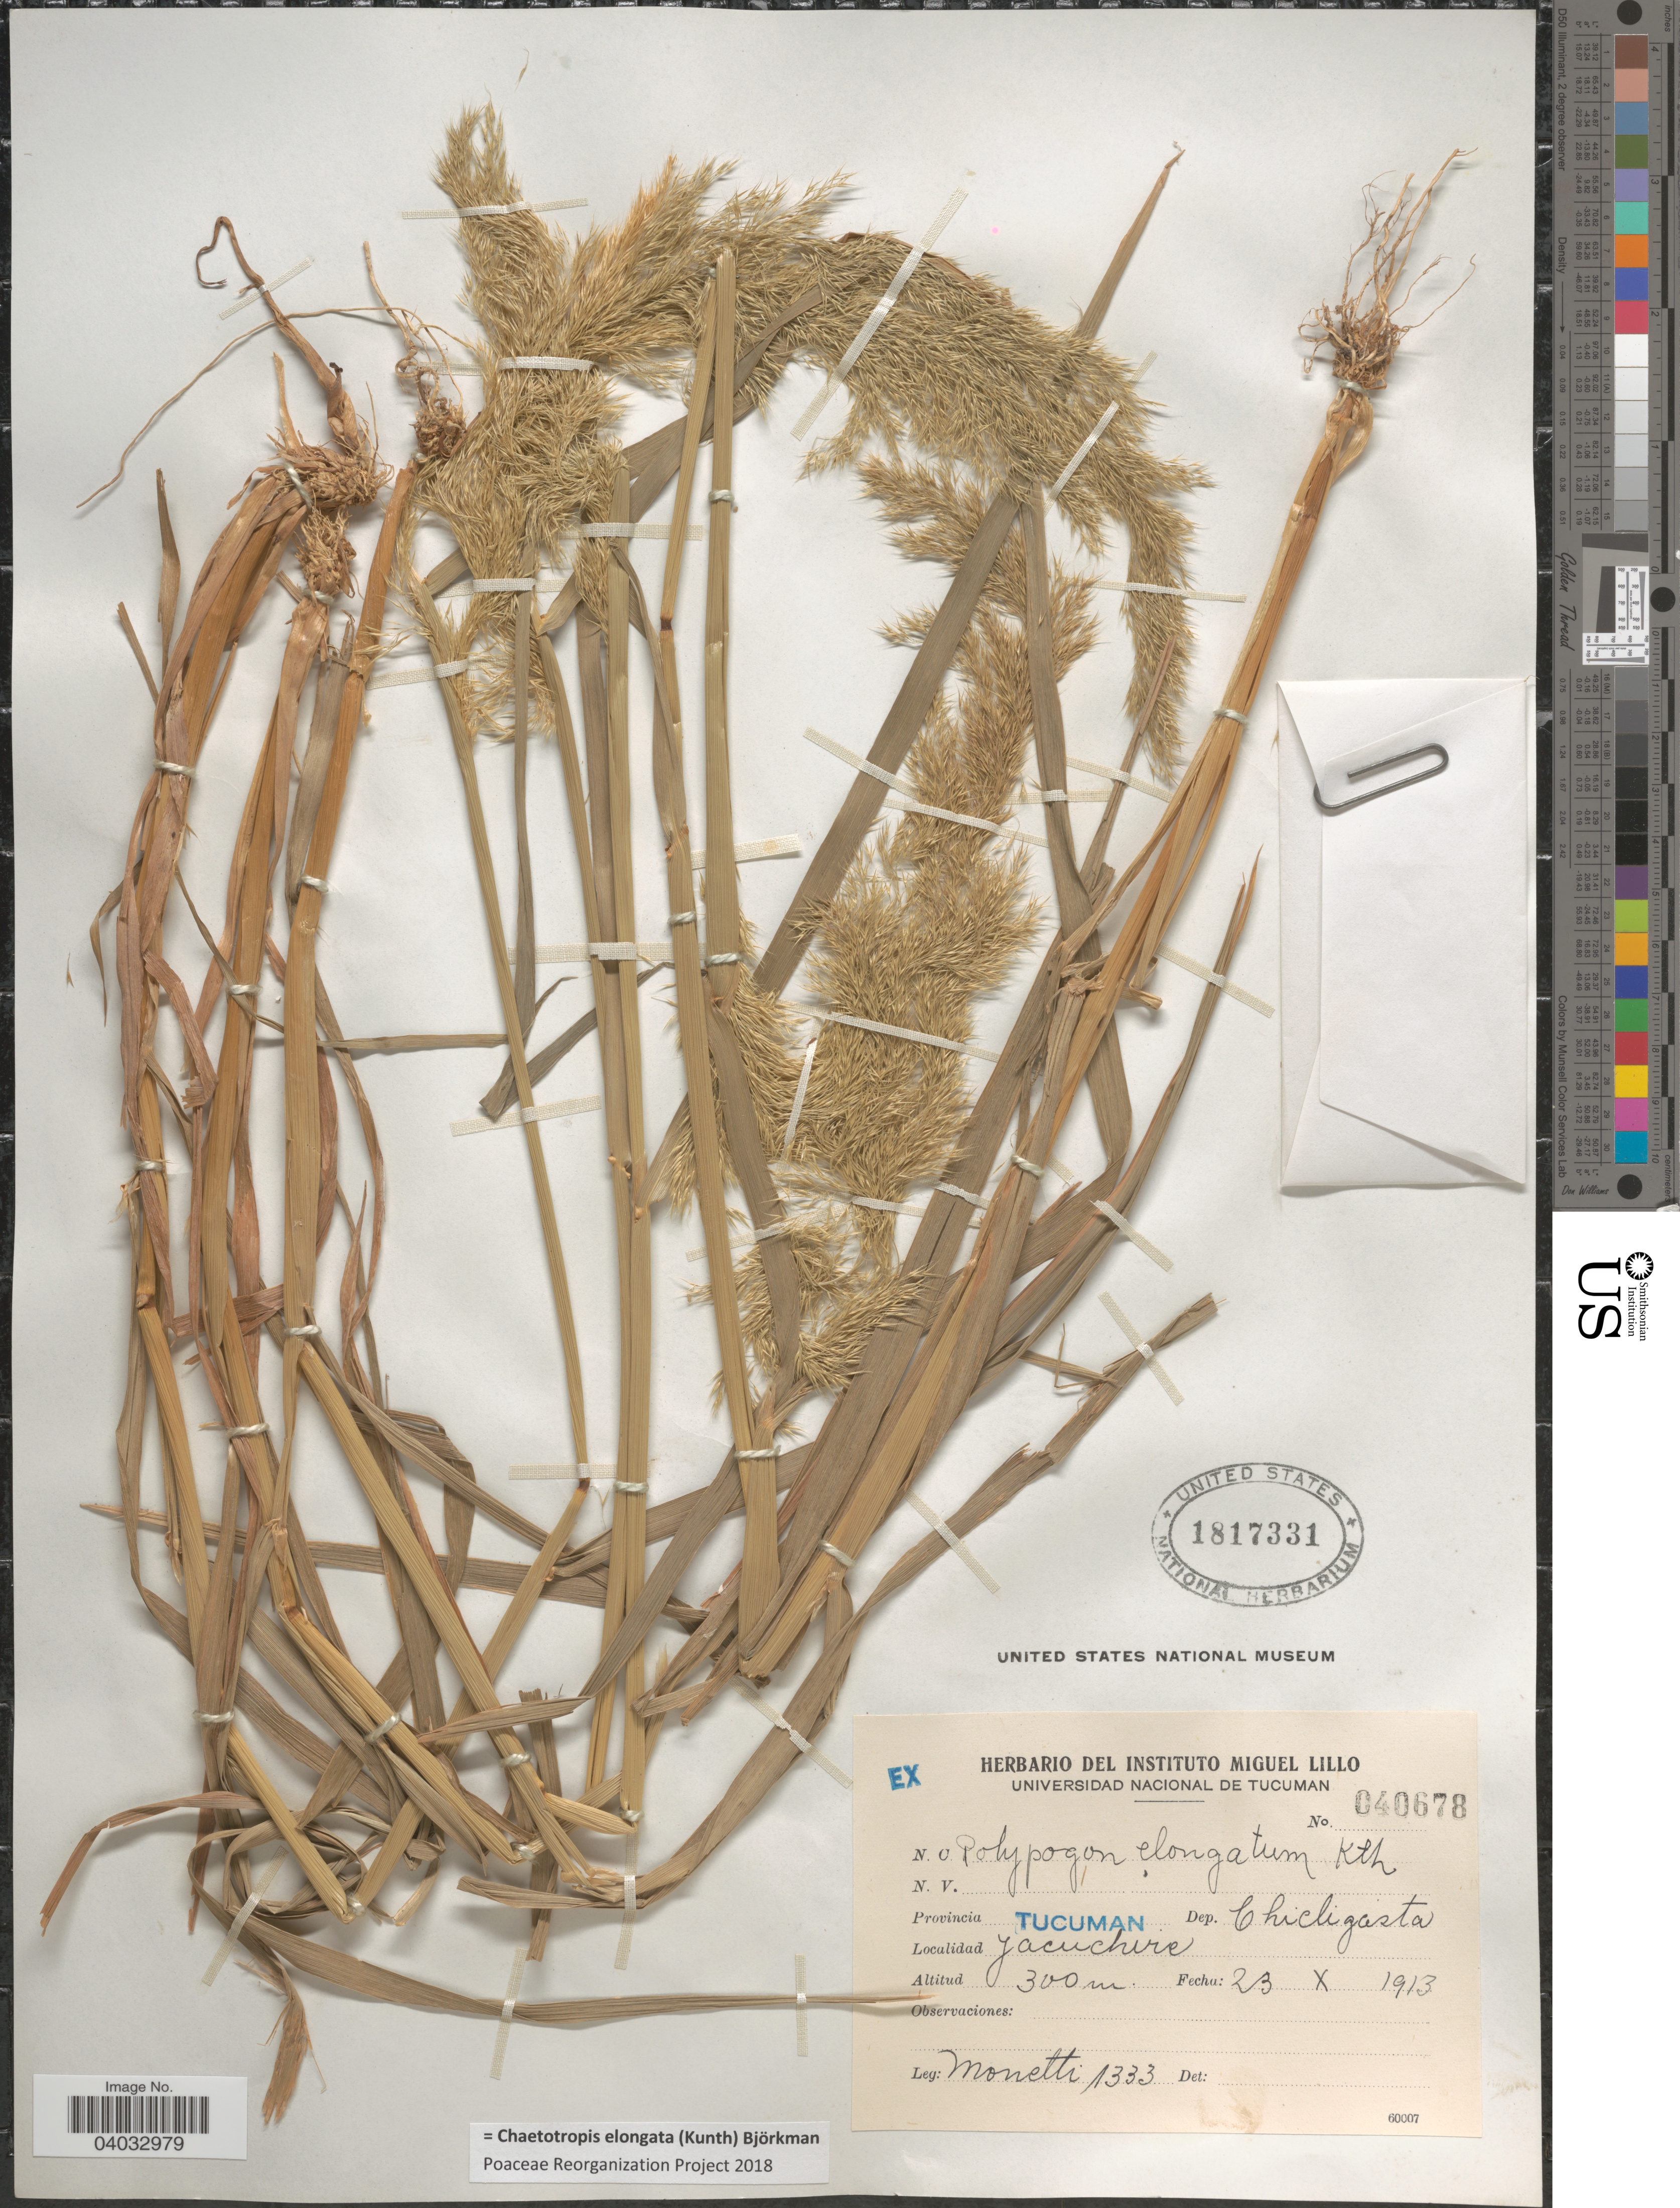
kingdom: Plantae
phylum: Tracheophyta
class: Liliopsida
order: Poales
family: Poaceae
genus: Chaetotropis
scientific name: Chaetotropis elongata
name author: (Kunth) Björkman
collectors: Monetti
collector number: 1333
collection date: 1913-10-23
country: Argentina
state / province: Tucuman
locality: Dep. Chicligasta. Jacuchira.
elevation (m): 300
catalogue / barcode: US 1817331